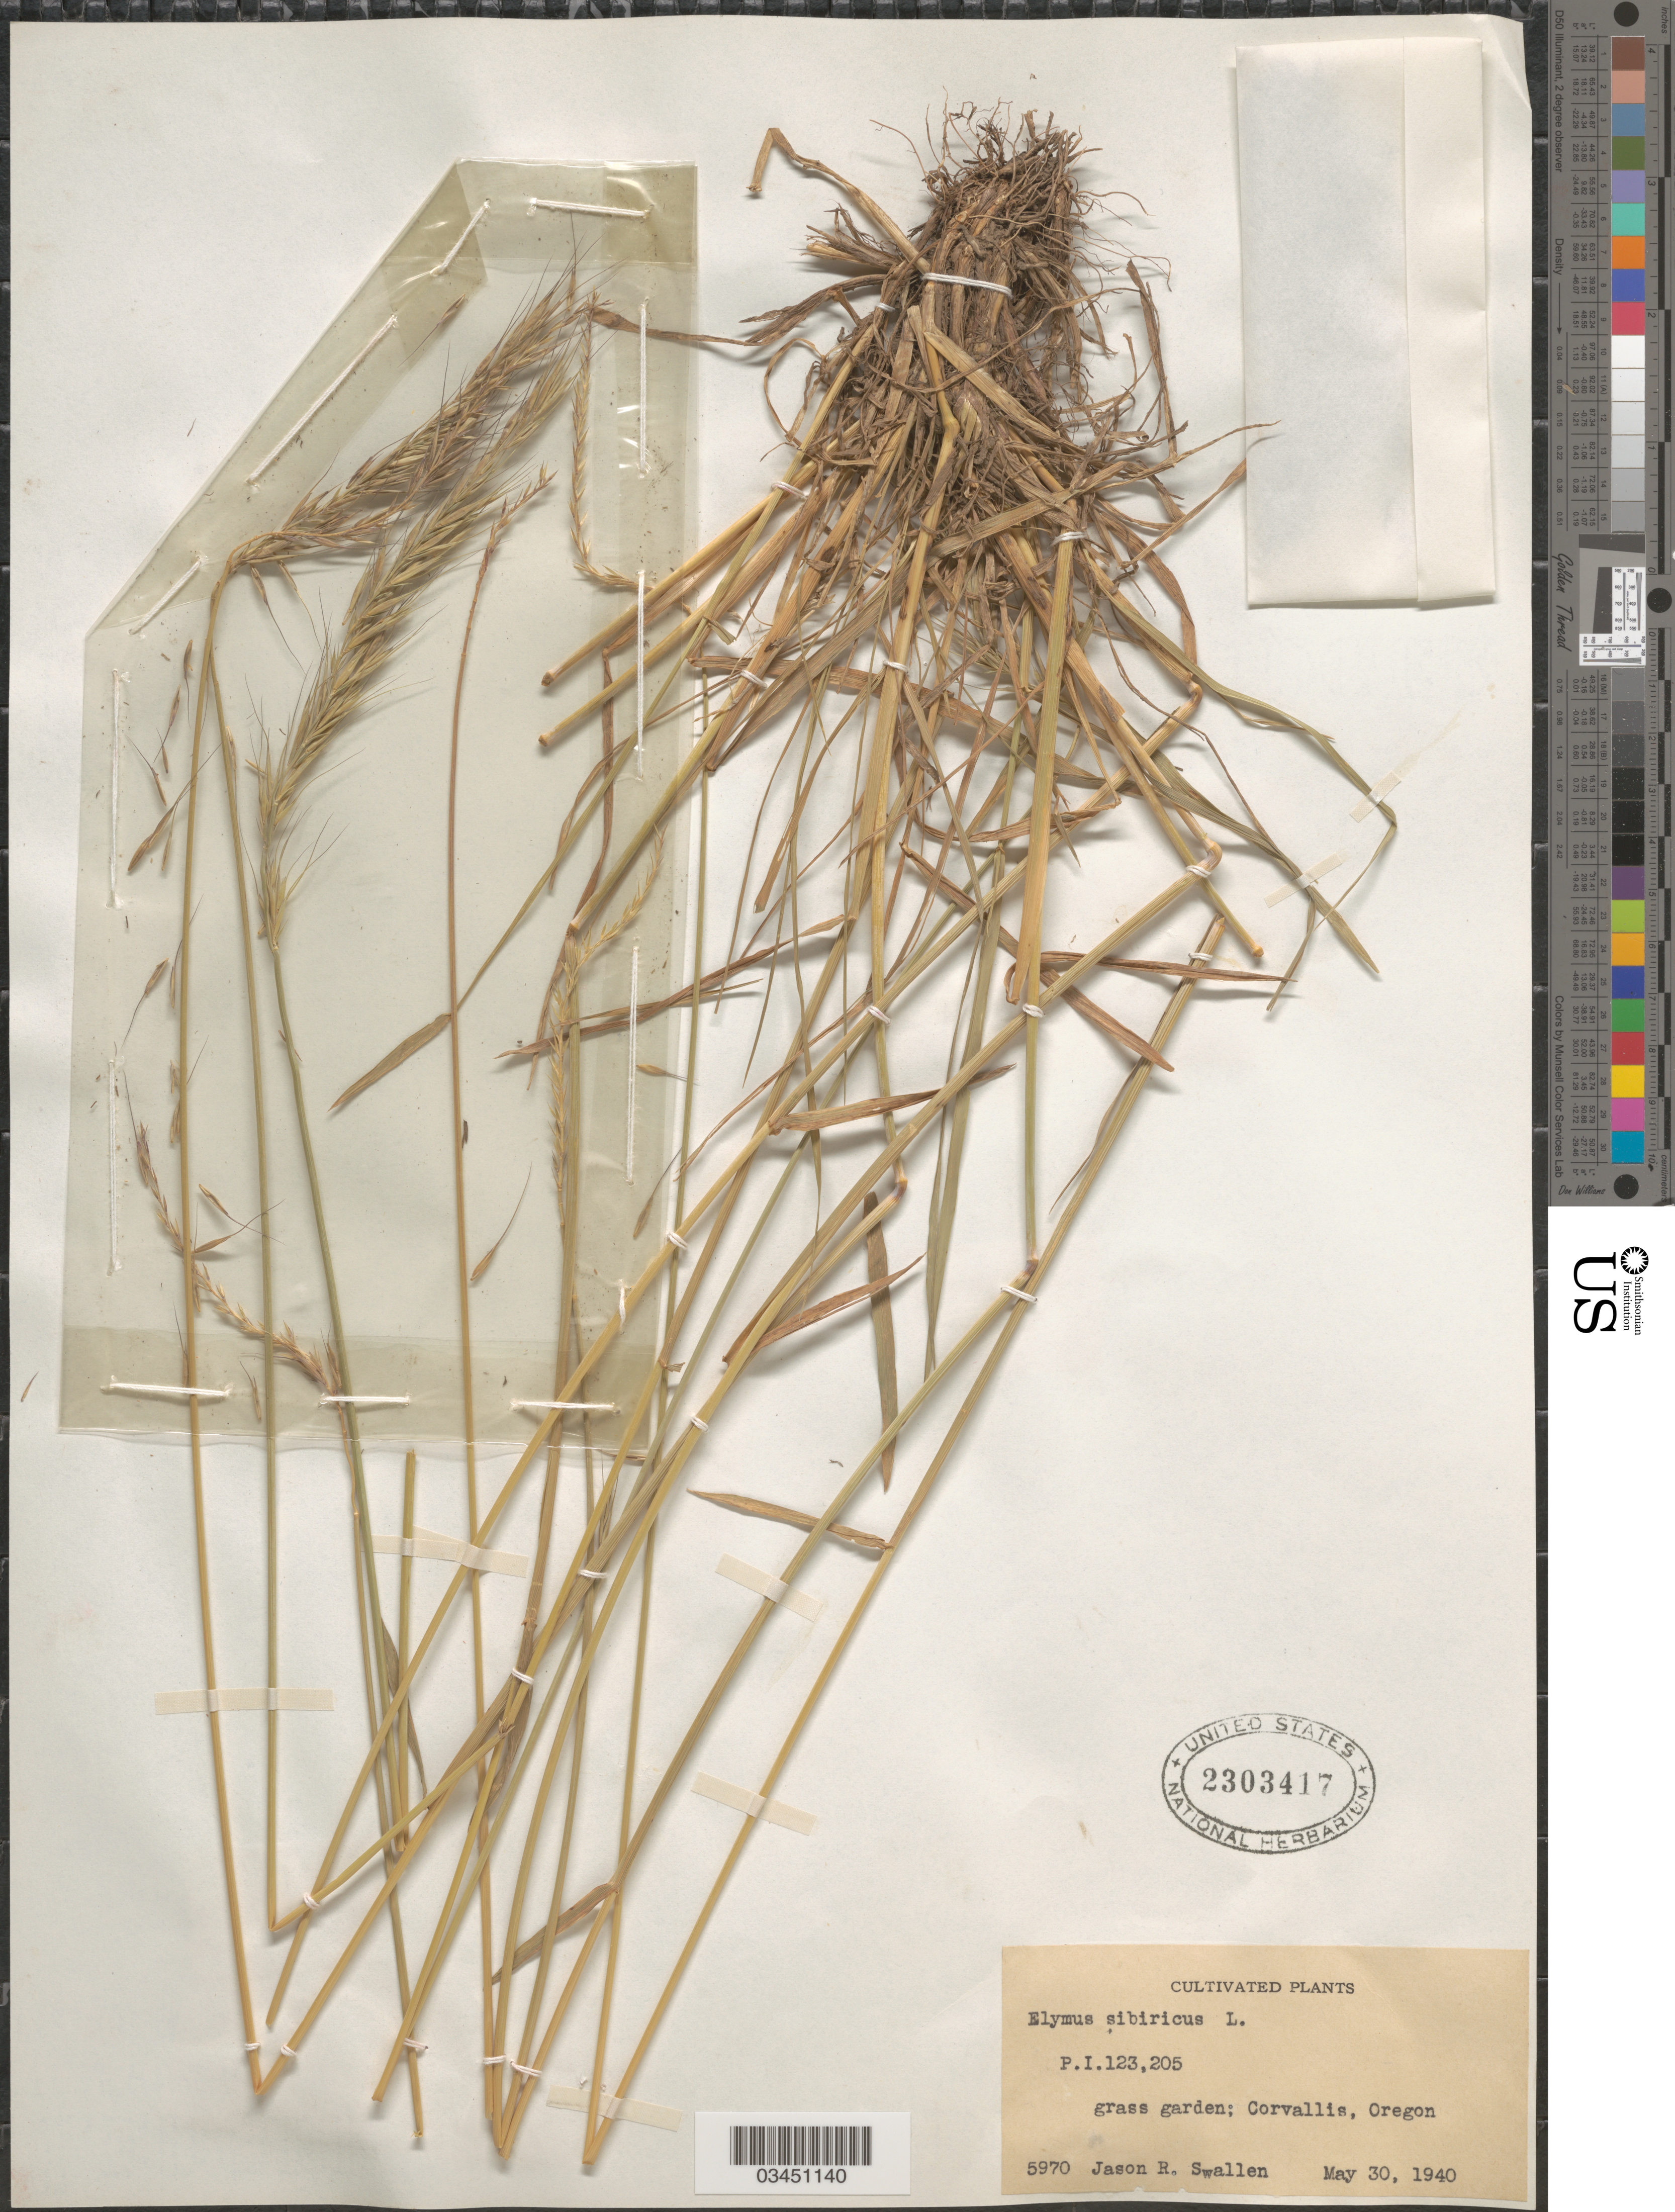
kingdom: Plantae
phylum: Tracheophyta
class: Liliopsida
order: Poales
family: Poaceae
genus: Elymus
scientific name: Elymus sibiricus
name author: L.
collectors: J. R. Swallen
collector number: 5970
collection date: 1940-05-30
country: United States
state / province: Oregon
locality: Grass garden, Corvallis.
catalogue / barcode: US 2303417